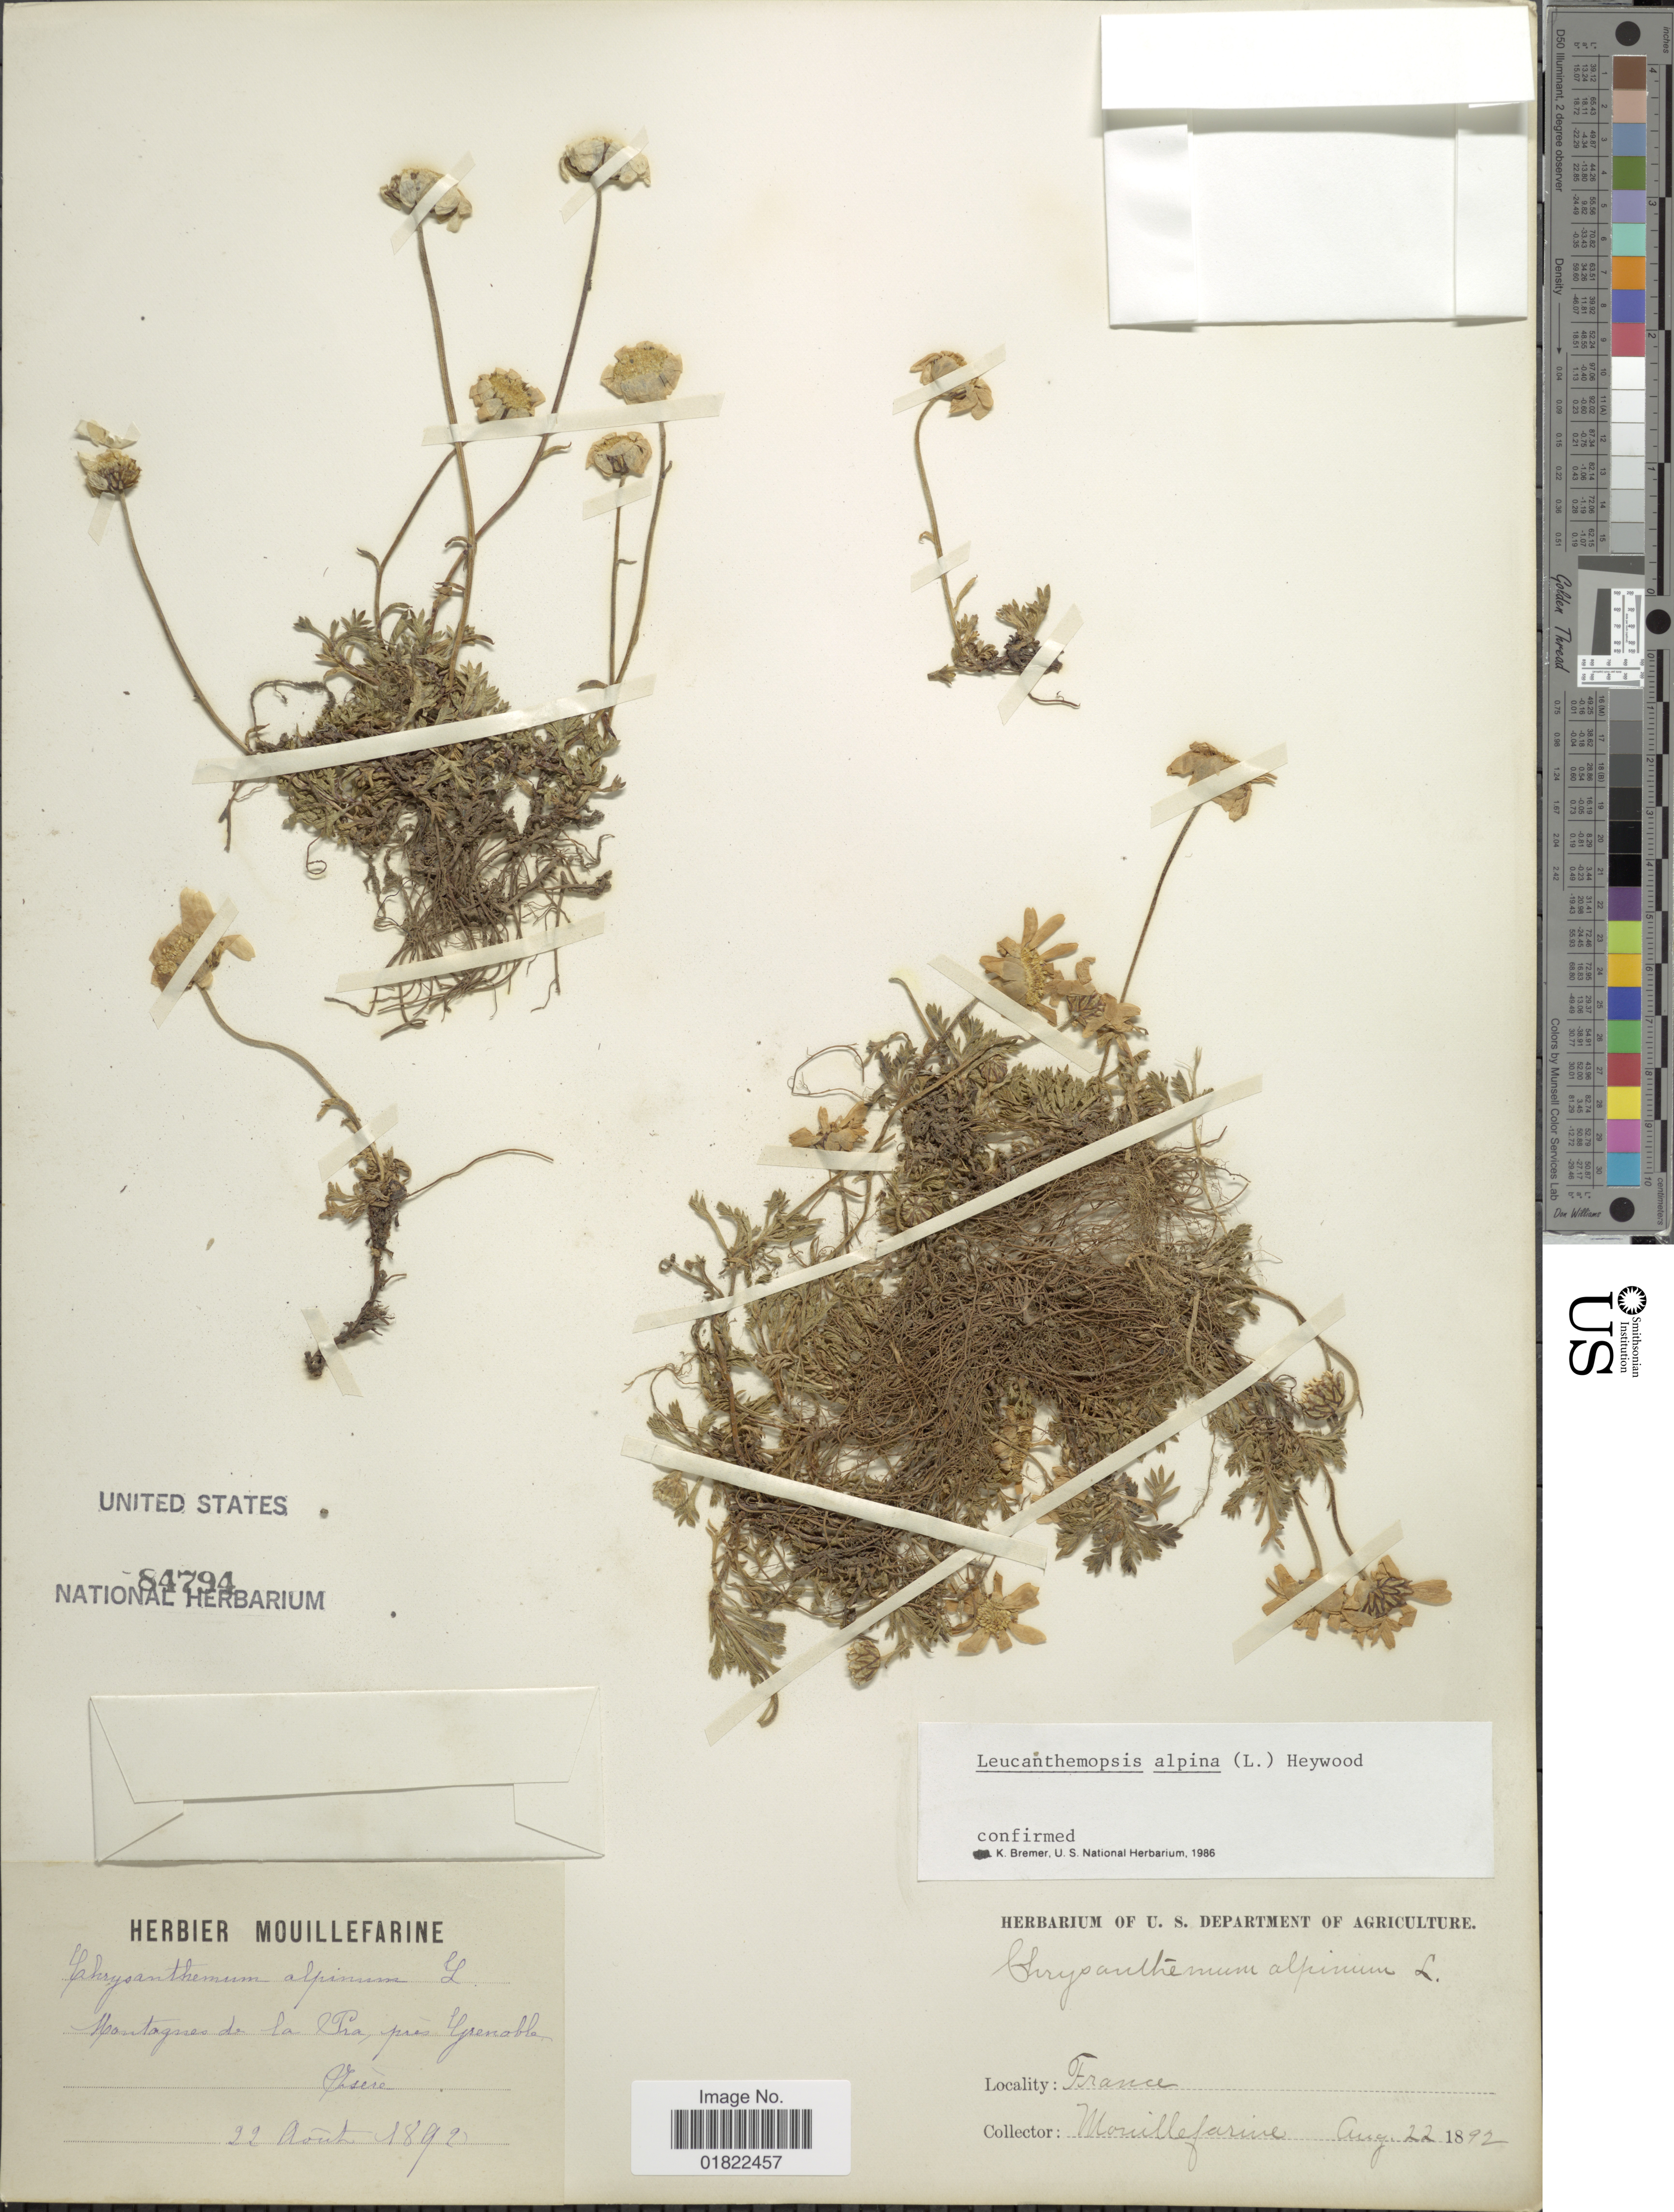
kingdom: Plantae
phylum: Tracheophyta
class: Magnoliopsida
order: Asterales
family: Asteraceae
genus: Leucanthemopsis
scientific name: Leucanthemopsis alpina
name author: (L.) Heywood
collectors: A. Mouillefarine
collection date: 1892-08-22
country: France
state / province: Auvergne-Rhône-Alpes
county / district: Isère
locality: Montagnes de la Pra, près Grenoble, Isère.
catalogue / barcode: US 84794